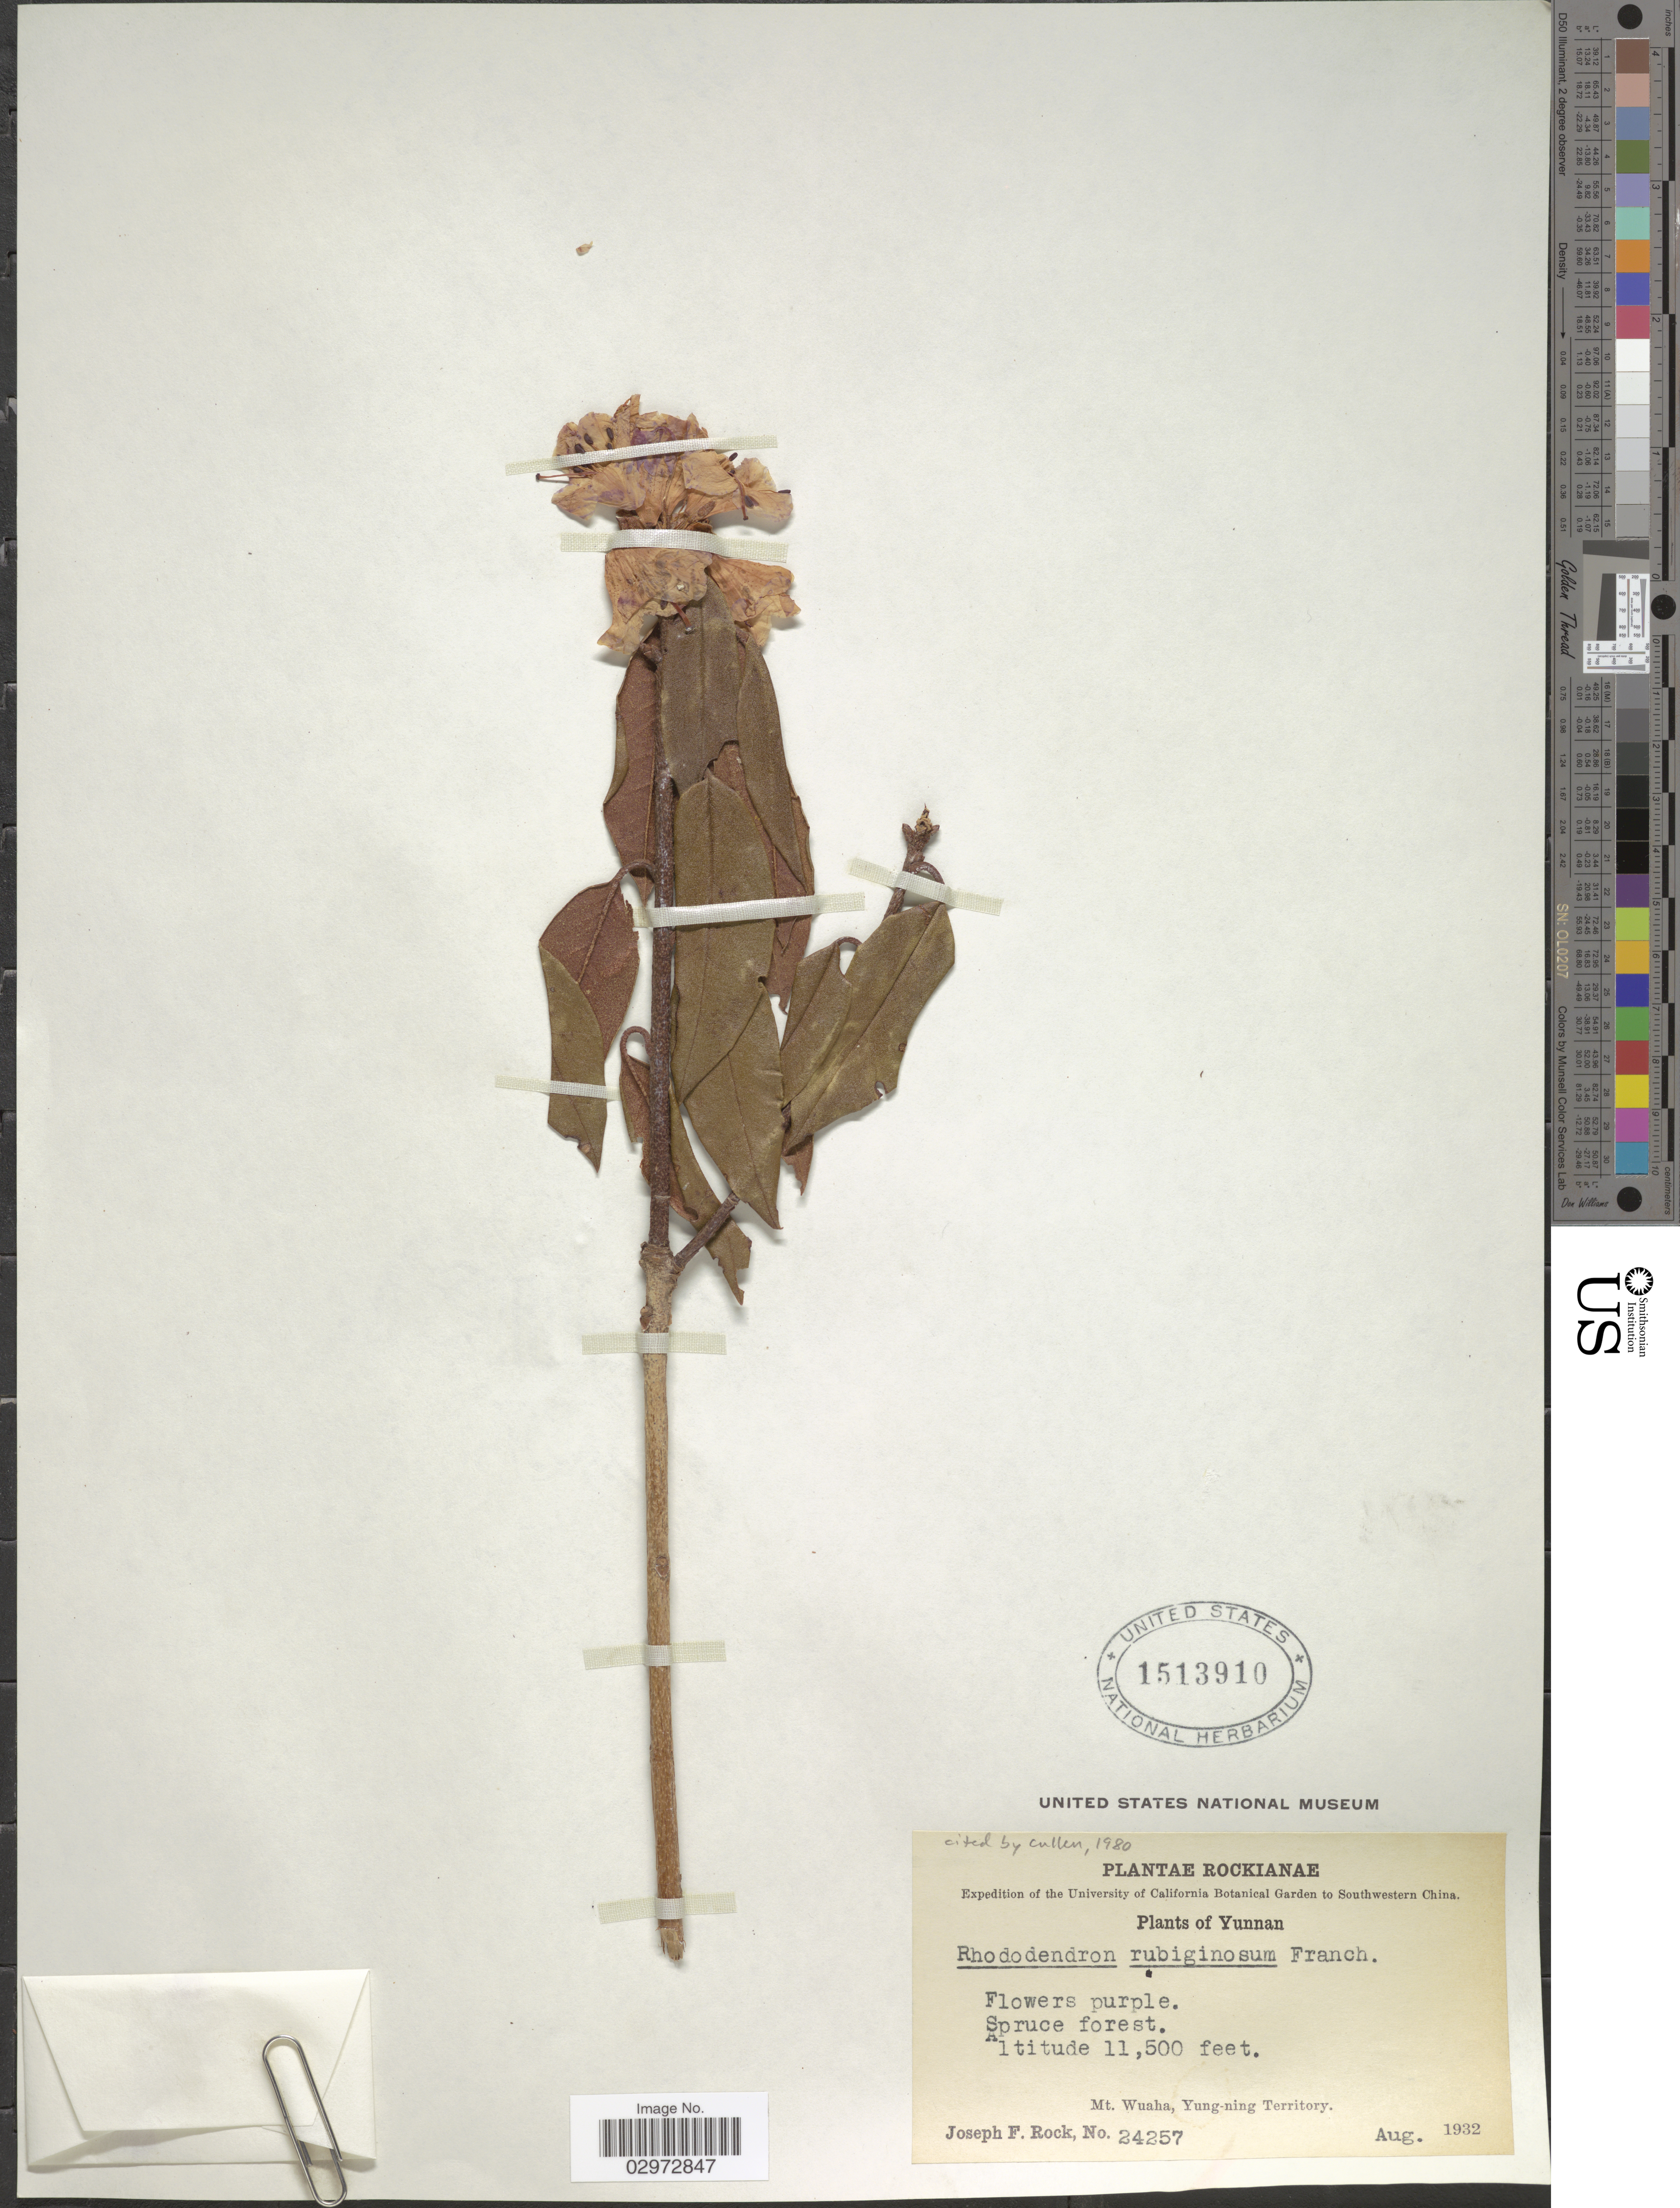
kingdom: Plantae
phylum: Tracheophyta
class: Magnoliopsida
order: Ericales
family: Ericaceae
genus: Rhododendron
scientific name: Rhododendron rubiginosum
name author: Franch.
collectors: J. F. Rock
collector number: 24257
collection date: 1932-08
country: China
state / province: Yunnan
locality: Southwestern China, Mt. Wuaha, Yung-ning Territory.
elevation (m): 3505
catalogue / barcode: US 1513910